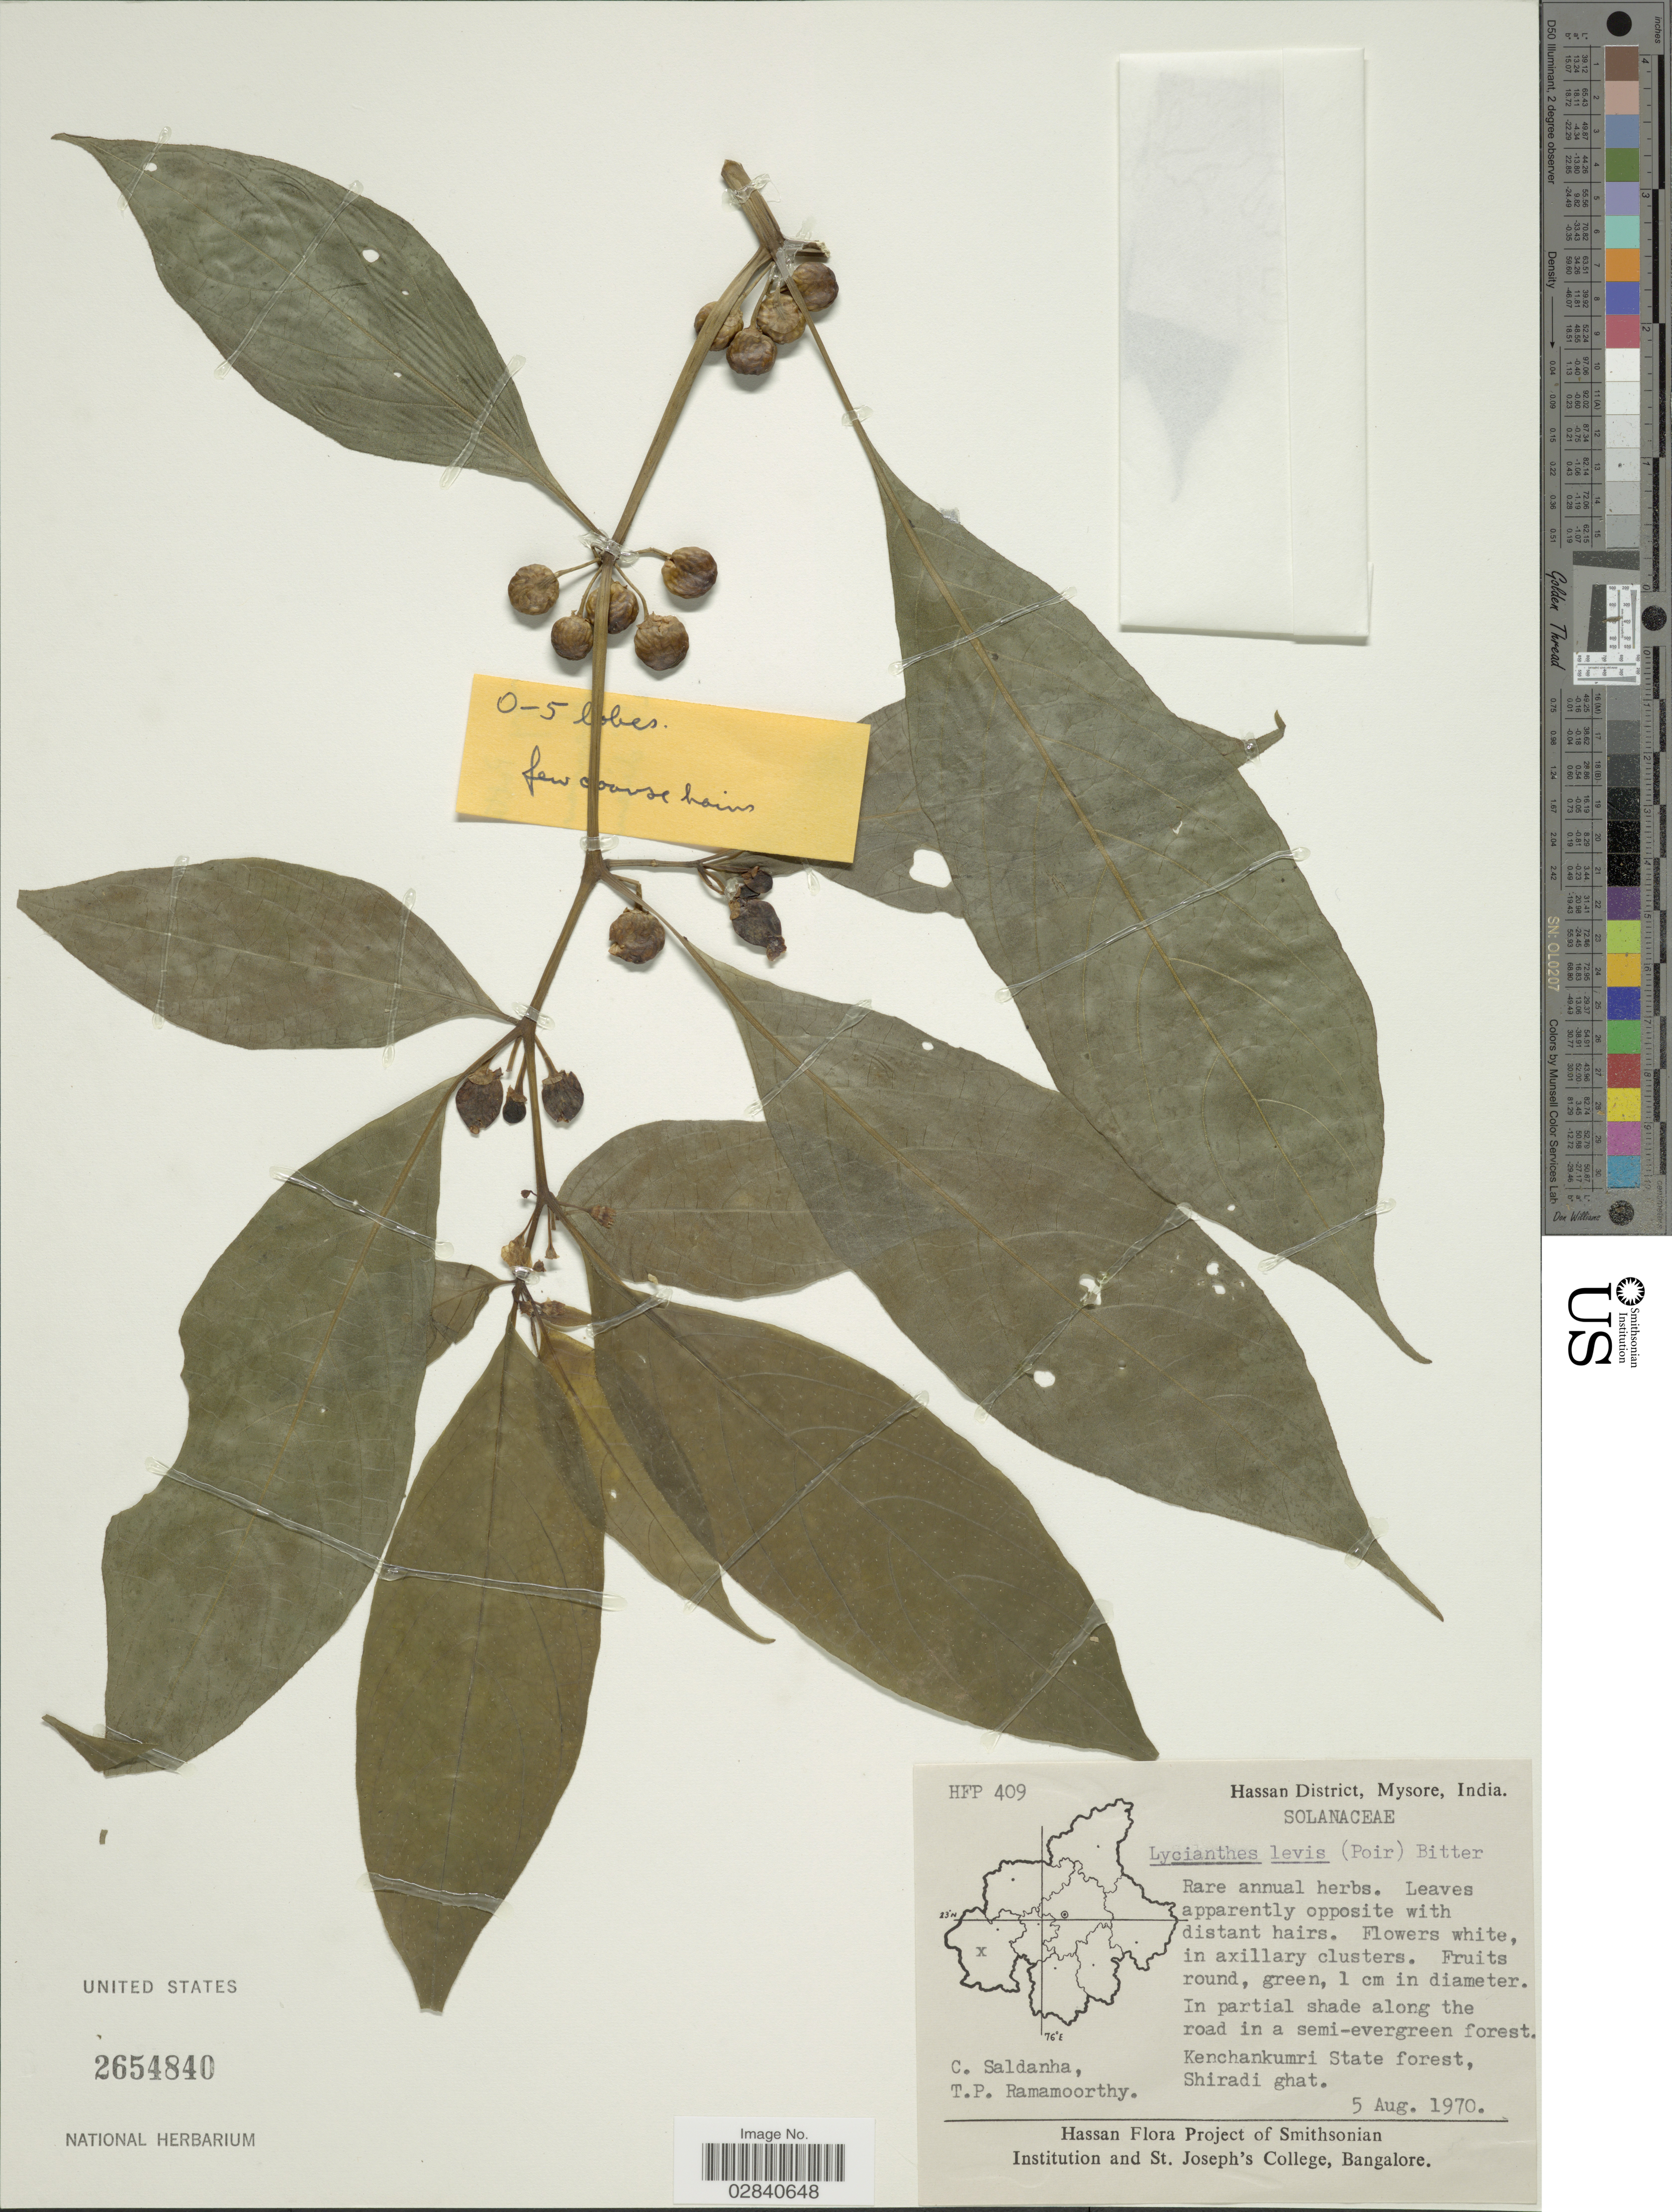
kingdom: Plantae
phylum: Tracheophyta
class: Magnoliopsida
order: Solanales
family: Solanaceae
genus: Lycianthes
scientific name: Lycianthes laevis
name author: (Dunal) Bitter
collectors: C. Saldanha & T. P. Ramamoorthy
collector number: HFP 409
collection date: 1970-08-05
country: India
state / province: Karnataka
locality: Hassan District, Mysore. Kenchankumri State forest, Shiradi ghat.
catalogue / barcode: US 2654840